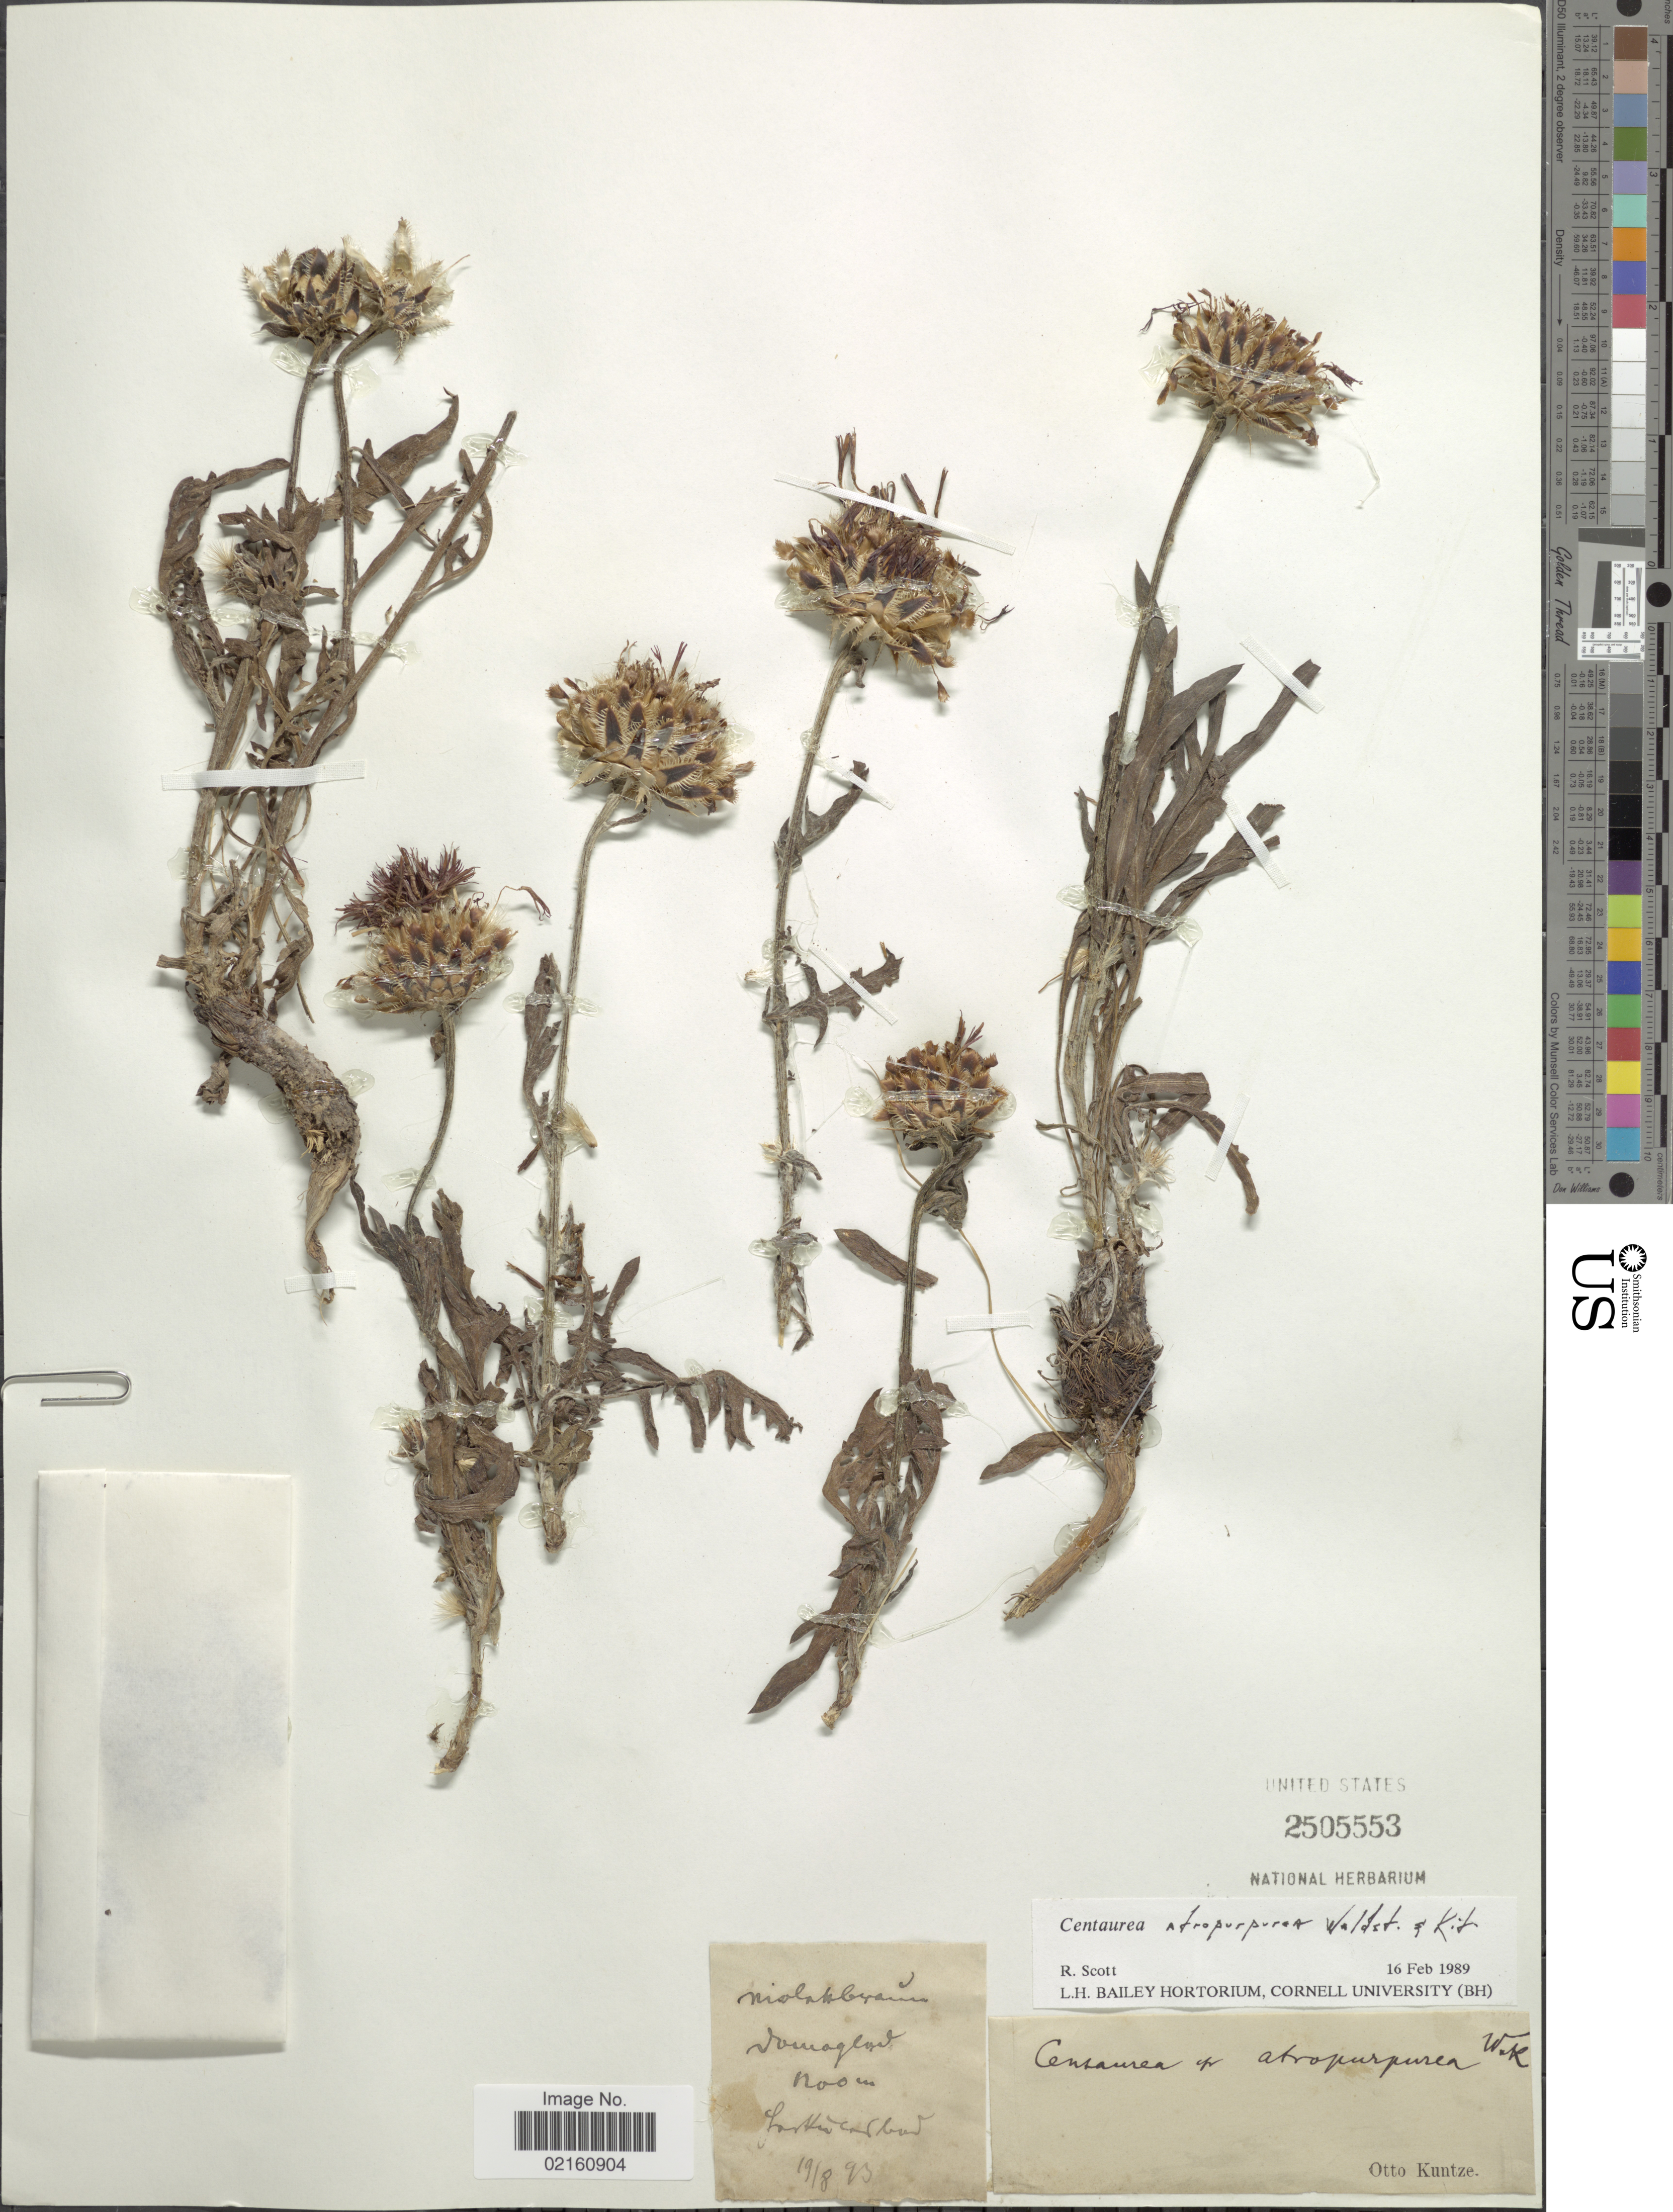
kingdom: Plantae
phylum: Tracheophyta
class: Magnoliopsida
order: Asterales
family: Asteraceae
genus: Centaurea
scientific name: Centaurea calocephala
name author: Willd.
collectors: C.E.O. Kuntze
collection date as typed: Transcribed d/m/y: 19/8/93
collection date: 1893-08-19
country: Romania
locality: Herkulesbad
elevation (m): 1200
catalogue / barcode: US 2505553